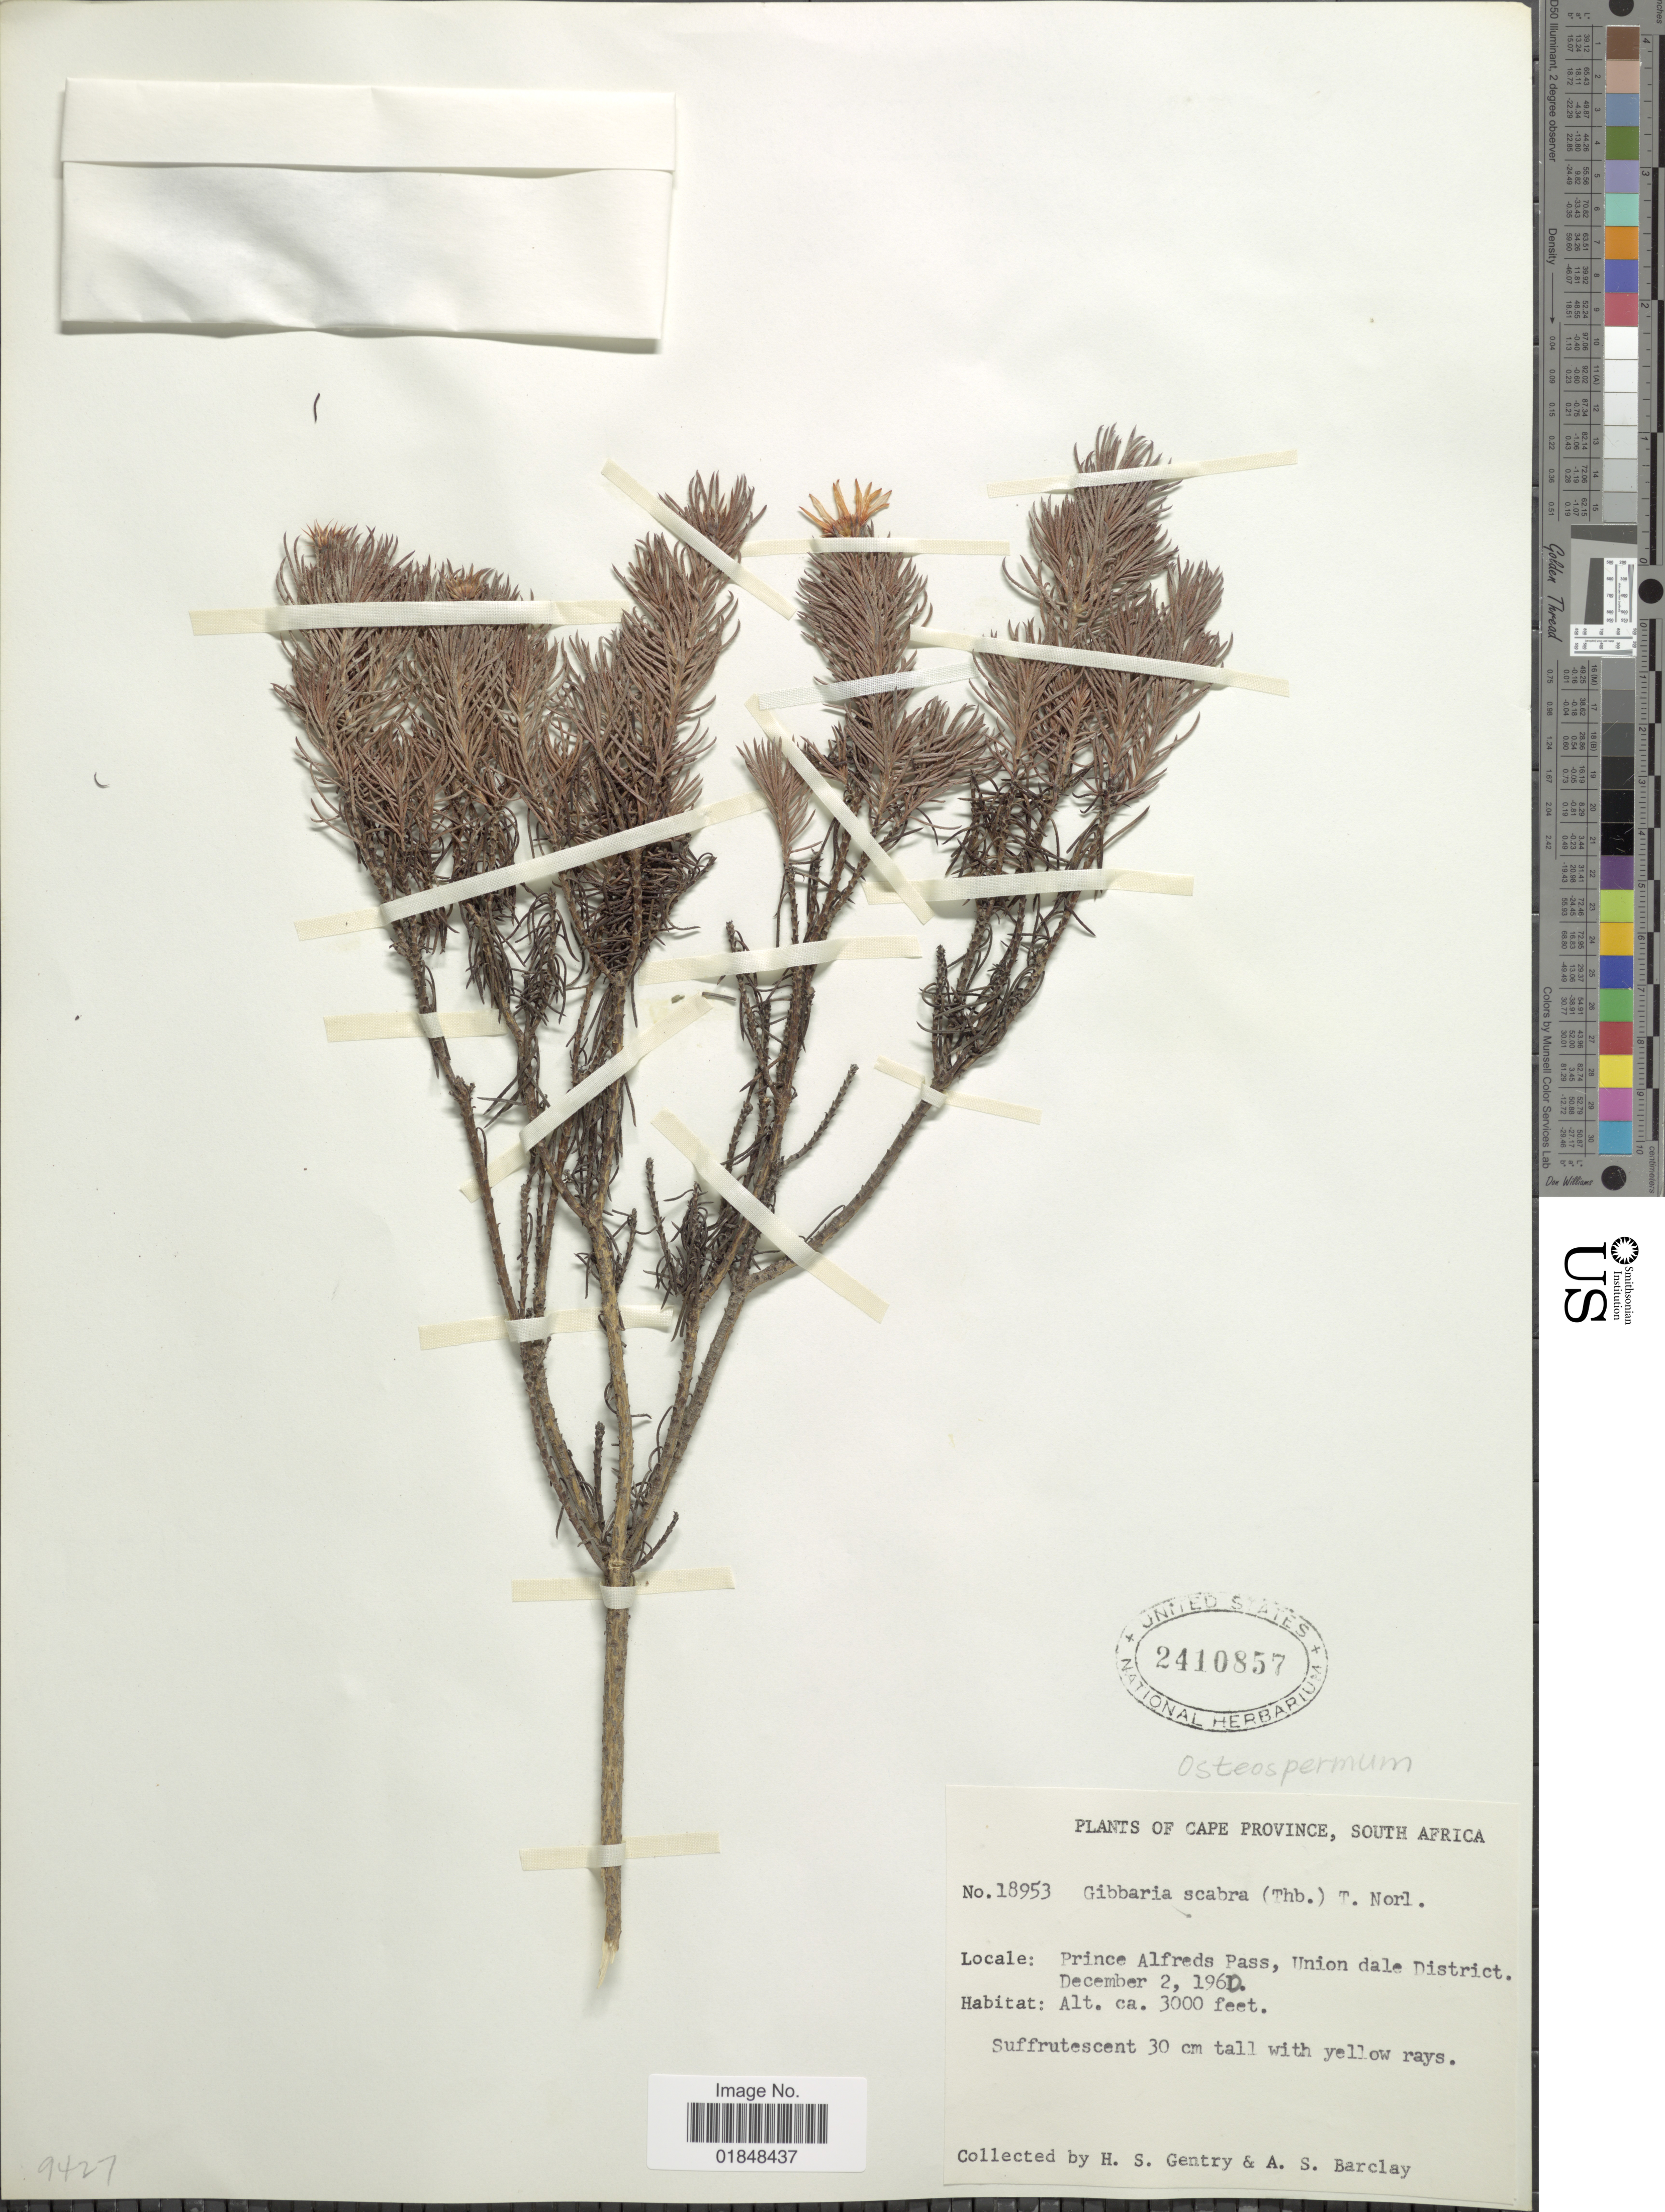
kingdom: Plantae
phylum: Tracheophyta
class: Magnoliopsida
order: Asterales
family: Asteraceae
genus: Osteospermum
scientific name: Osteospermum sp.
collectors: H. S. Gentry & A. S. Barclay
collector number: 18953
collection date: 1960-12-02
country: South Africa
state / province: Western Cape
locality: Prince Alfreds Pass, Union Dale District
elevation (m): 914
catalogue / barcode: US 2410857